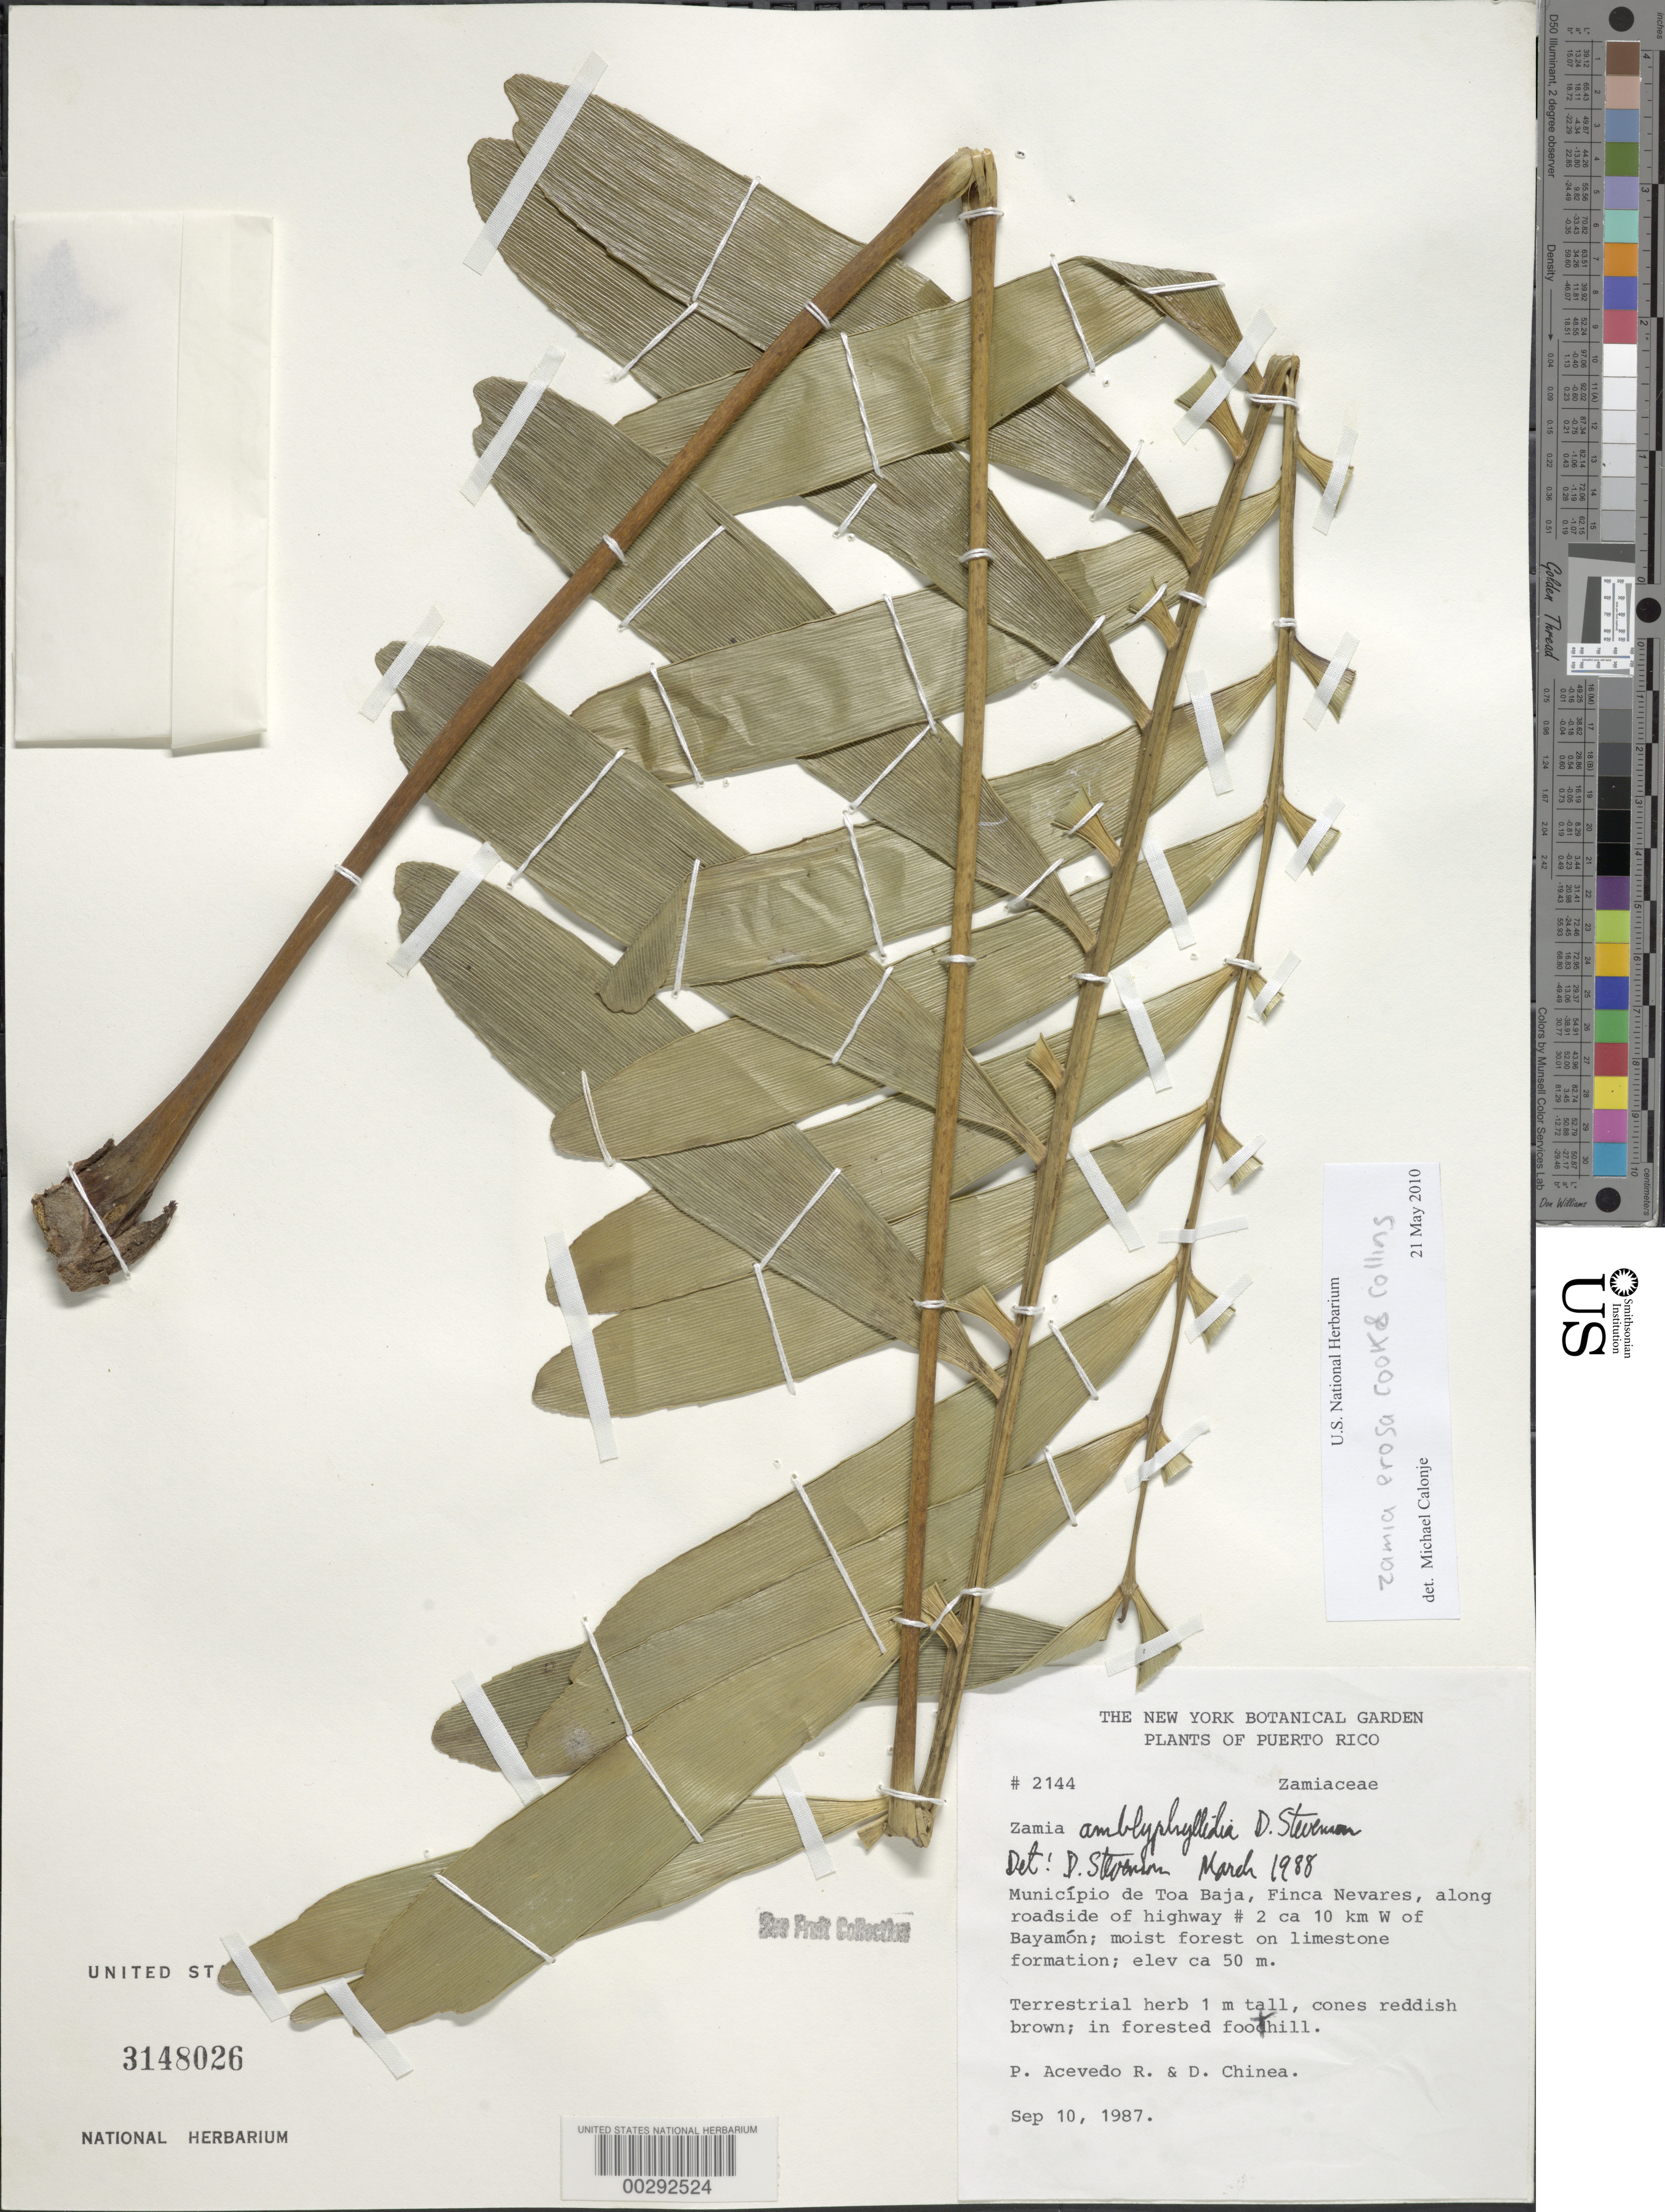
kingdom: Plantae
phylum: Tracheophyta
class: Cycadopsida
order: Cycadales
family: Zamiaceae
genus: Zamia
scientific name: Zamia erosa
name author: O.F. Cook & G. N. Collins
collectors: P. Acevedo-Rodr. & D. Chinea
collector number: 2144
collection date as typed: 10 Sep 1987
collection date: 1987-09-10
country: Puerto Rico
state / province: Toa Baja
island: Puerto Rico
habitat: Moist forest on limestone formation, in forested foothill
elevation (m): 50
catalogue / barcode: US 3148026